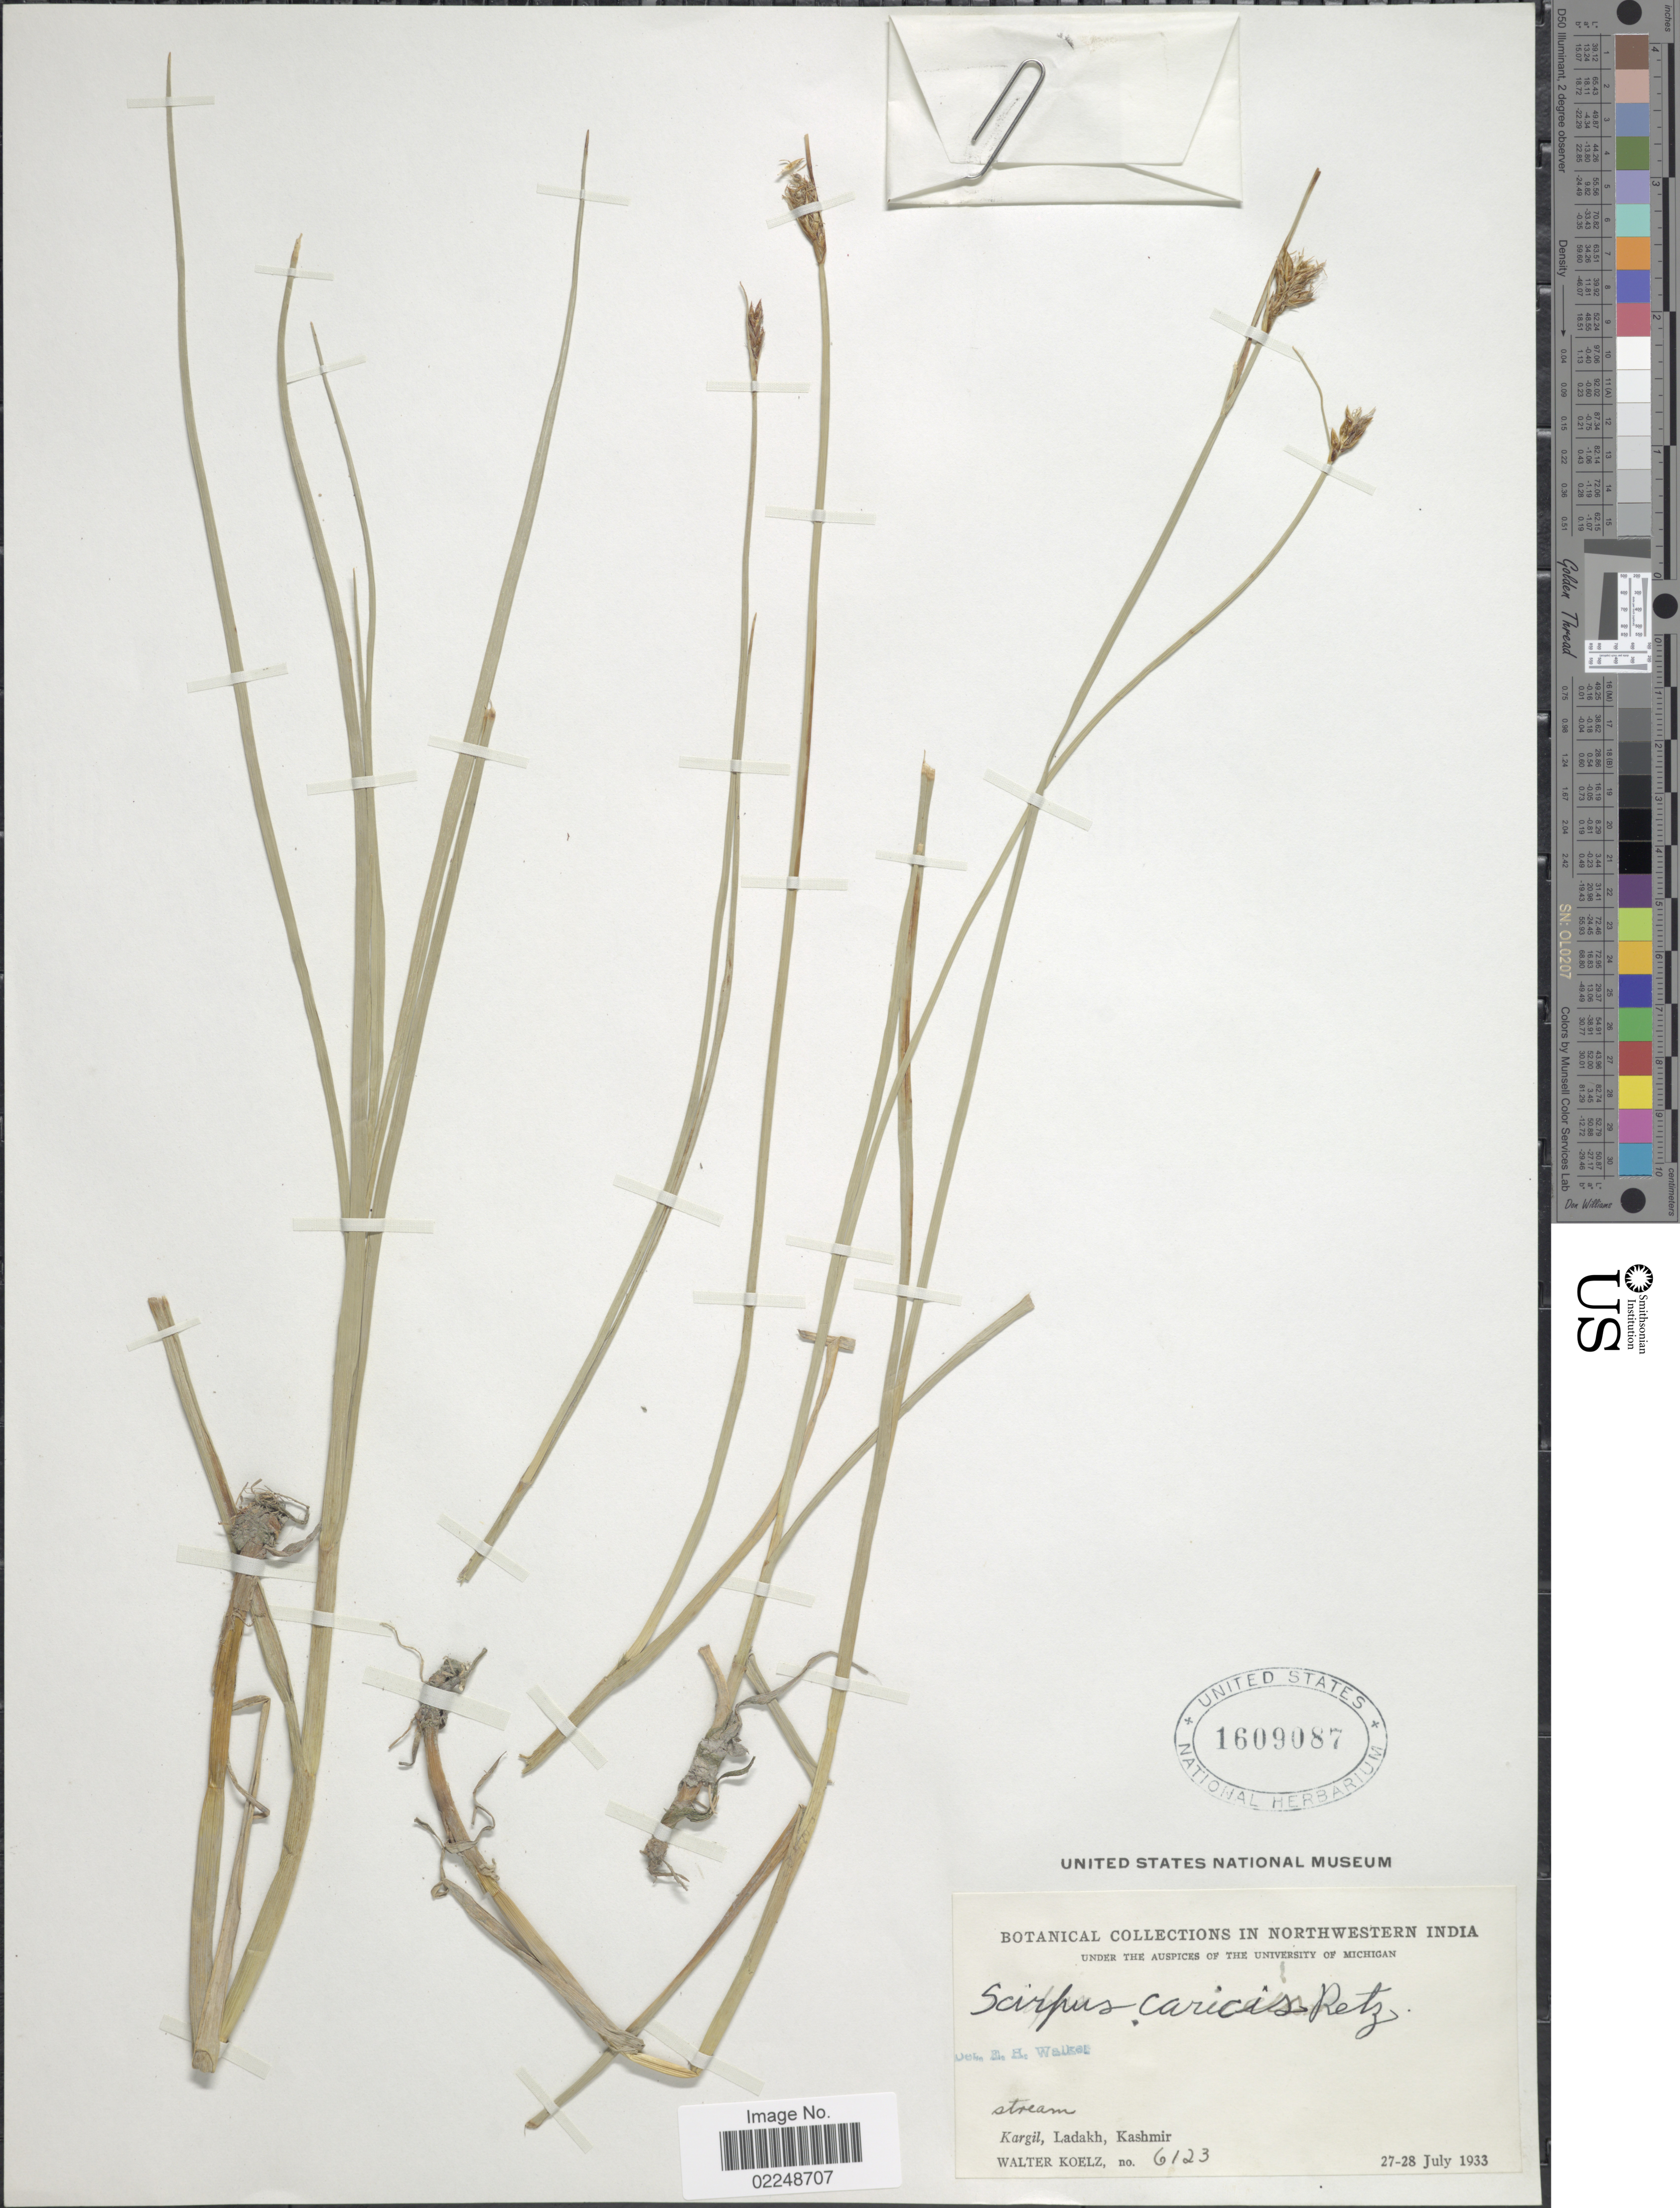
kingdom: Plantae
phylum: Tracheophyta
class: Liliopsida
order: Poales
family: Cyperaceae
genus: Blysmus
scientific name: Blysmus compressus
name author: (L.) Panzer ex Link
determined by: Strong, Mark T., (BOT), Smithsonian Institution - National Museum of Natural History (UNITED STATES)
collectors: W. N. Koelz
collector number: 6123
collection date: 1933-07-27/1933-07-28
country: India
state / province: Jammu and Kashmir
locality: Kargil, Ladakh, Kashmir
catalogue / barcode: US 1609087